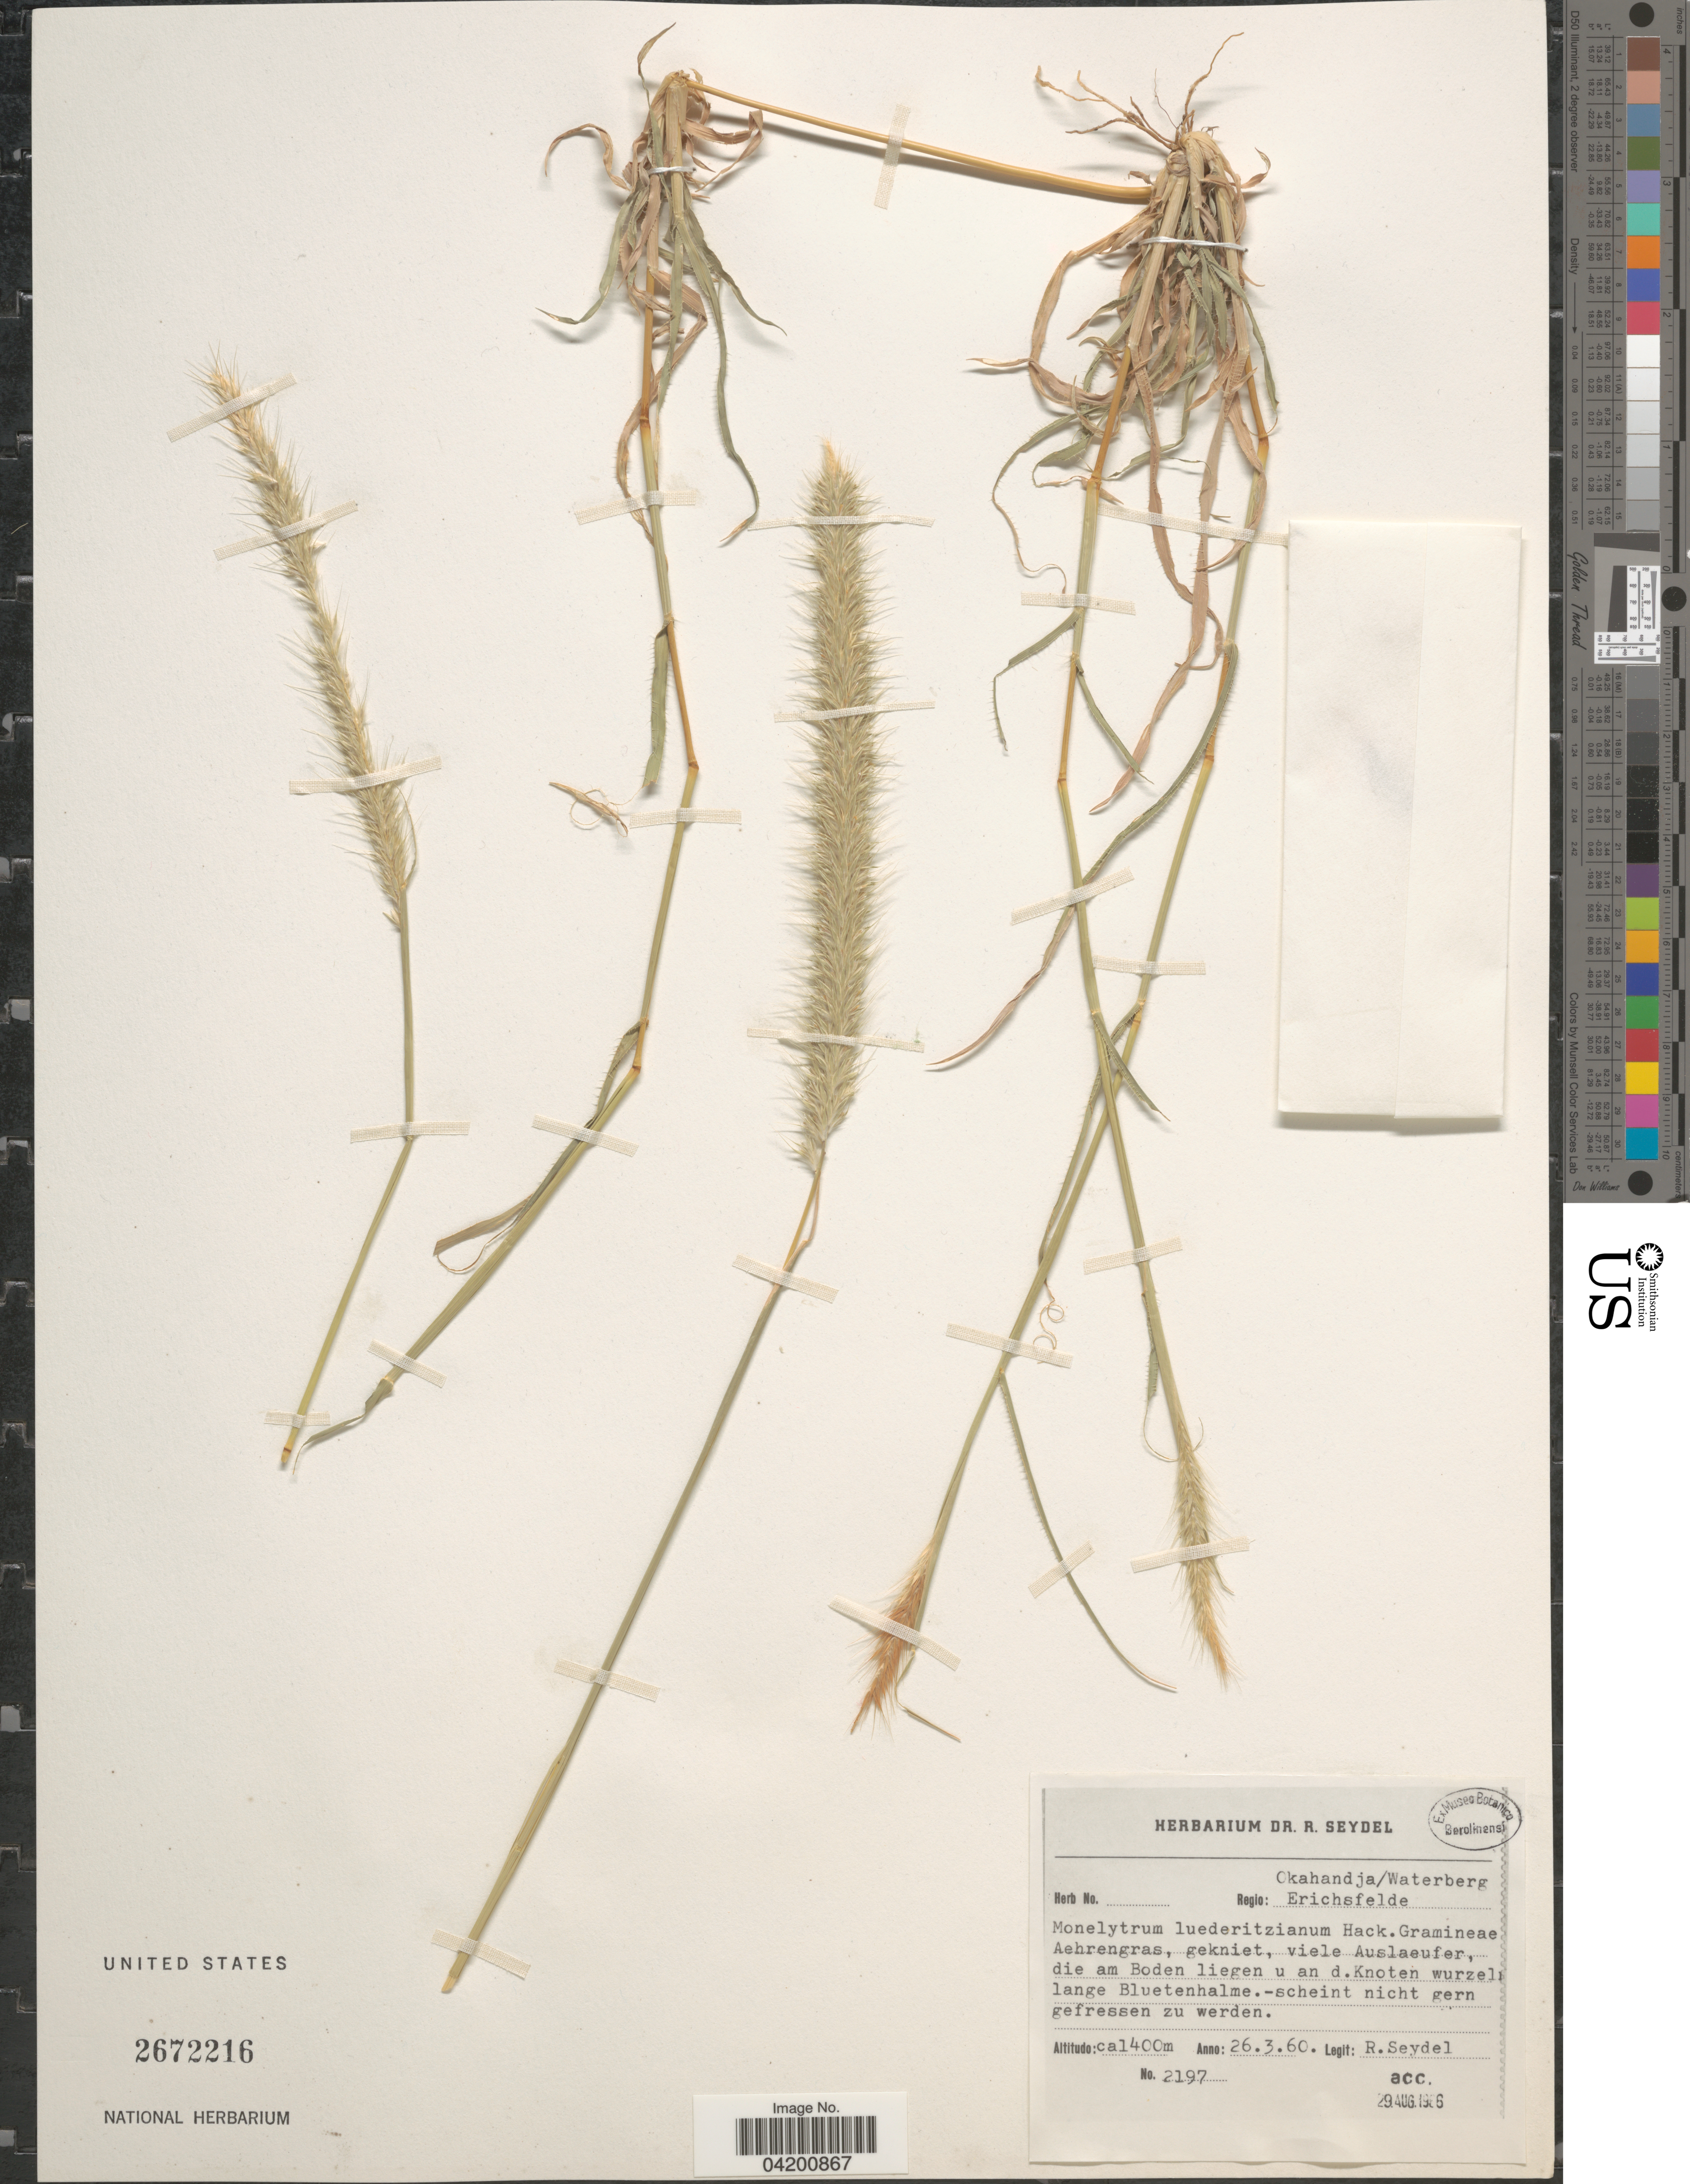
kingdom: Plantae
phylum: Tracheophyta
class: Liliopsida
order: Poales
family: Poaceae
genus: Monelytrum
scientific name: Monelytrum luederitzianum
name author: Hack.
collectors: R. Seydel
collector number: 2197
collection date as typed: Transcribed d/m/y: 26/3/60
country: Namibia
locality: Regio: Okahanja/Waterberg Erichsfelde.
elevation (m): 1400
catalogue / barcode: US 2672216